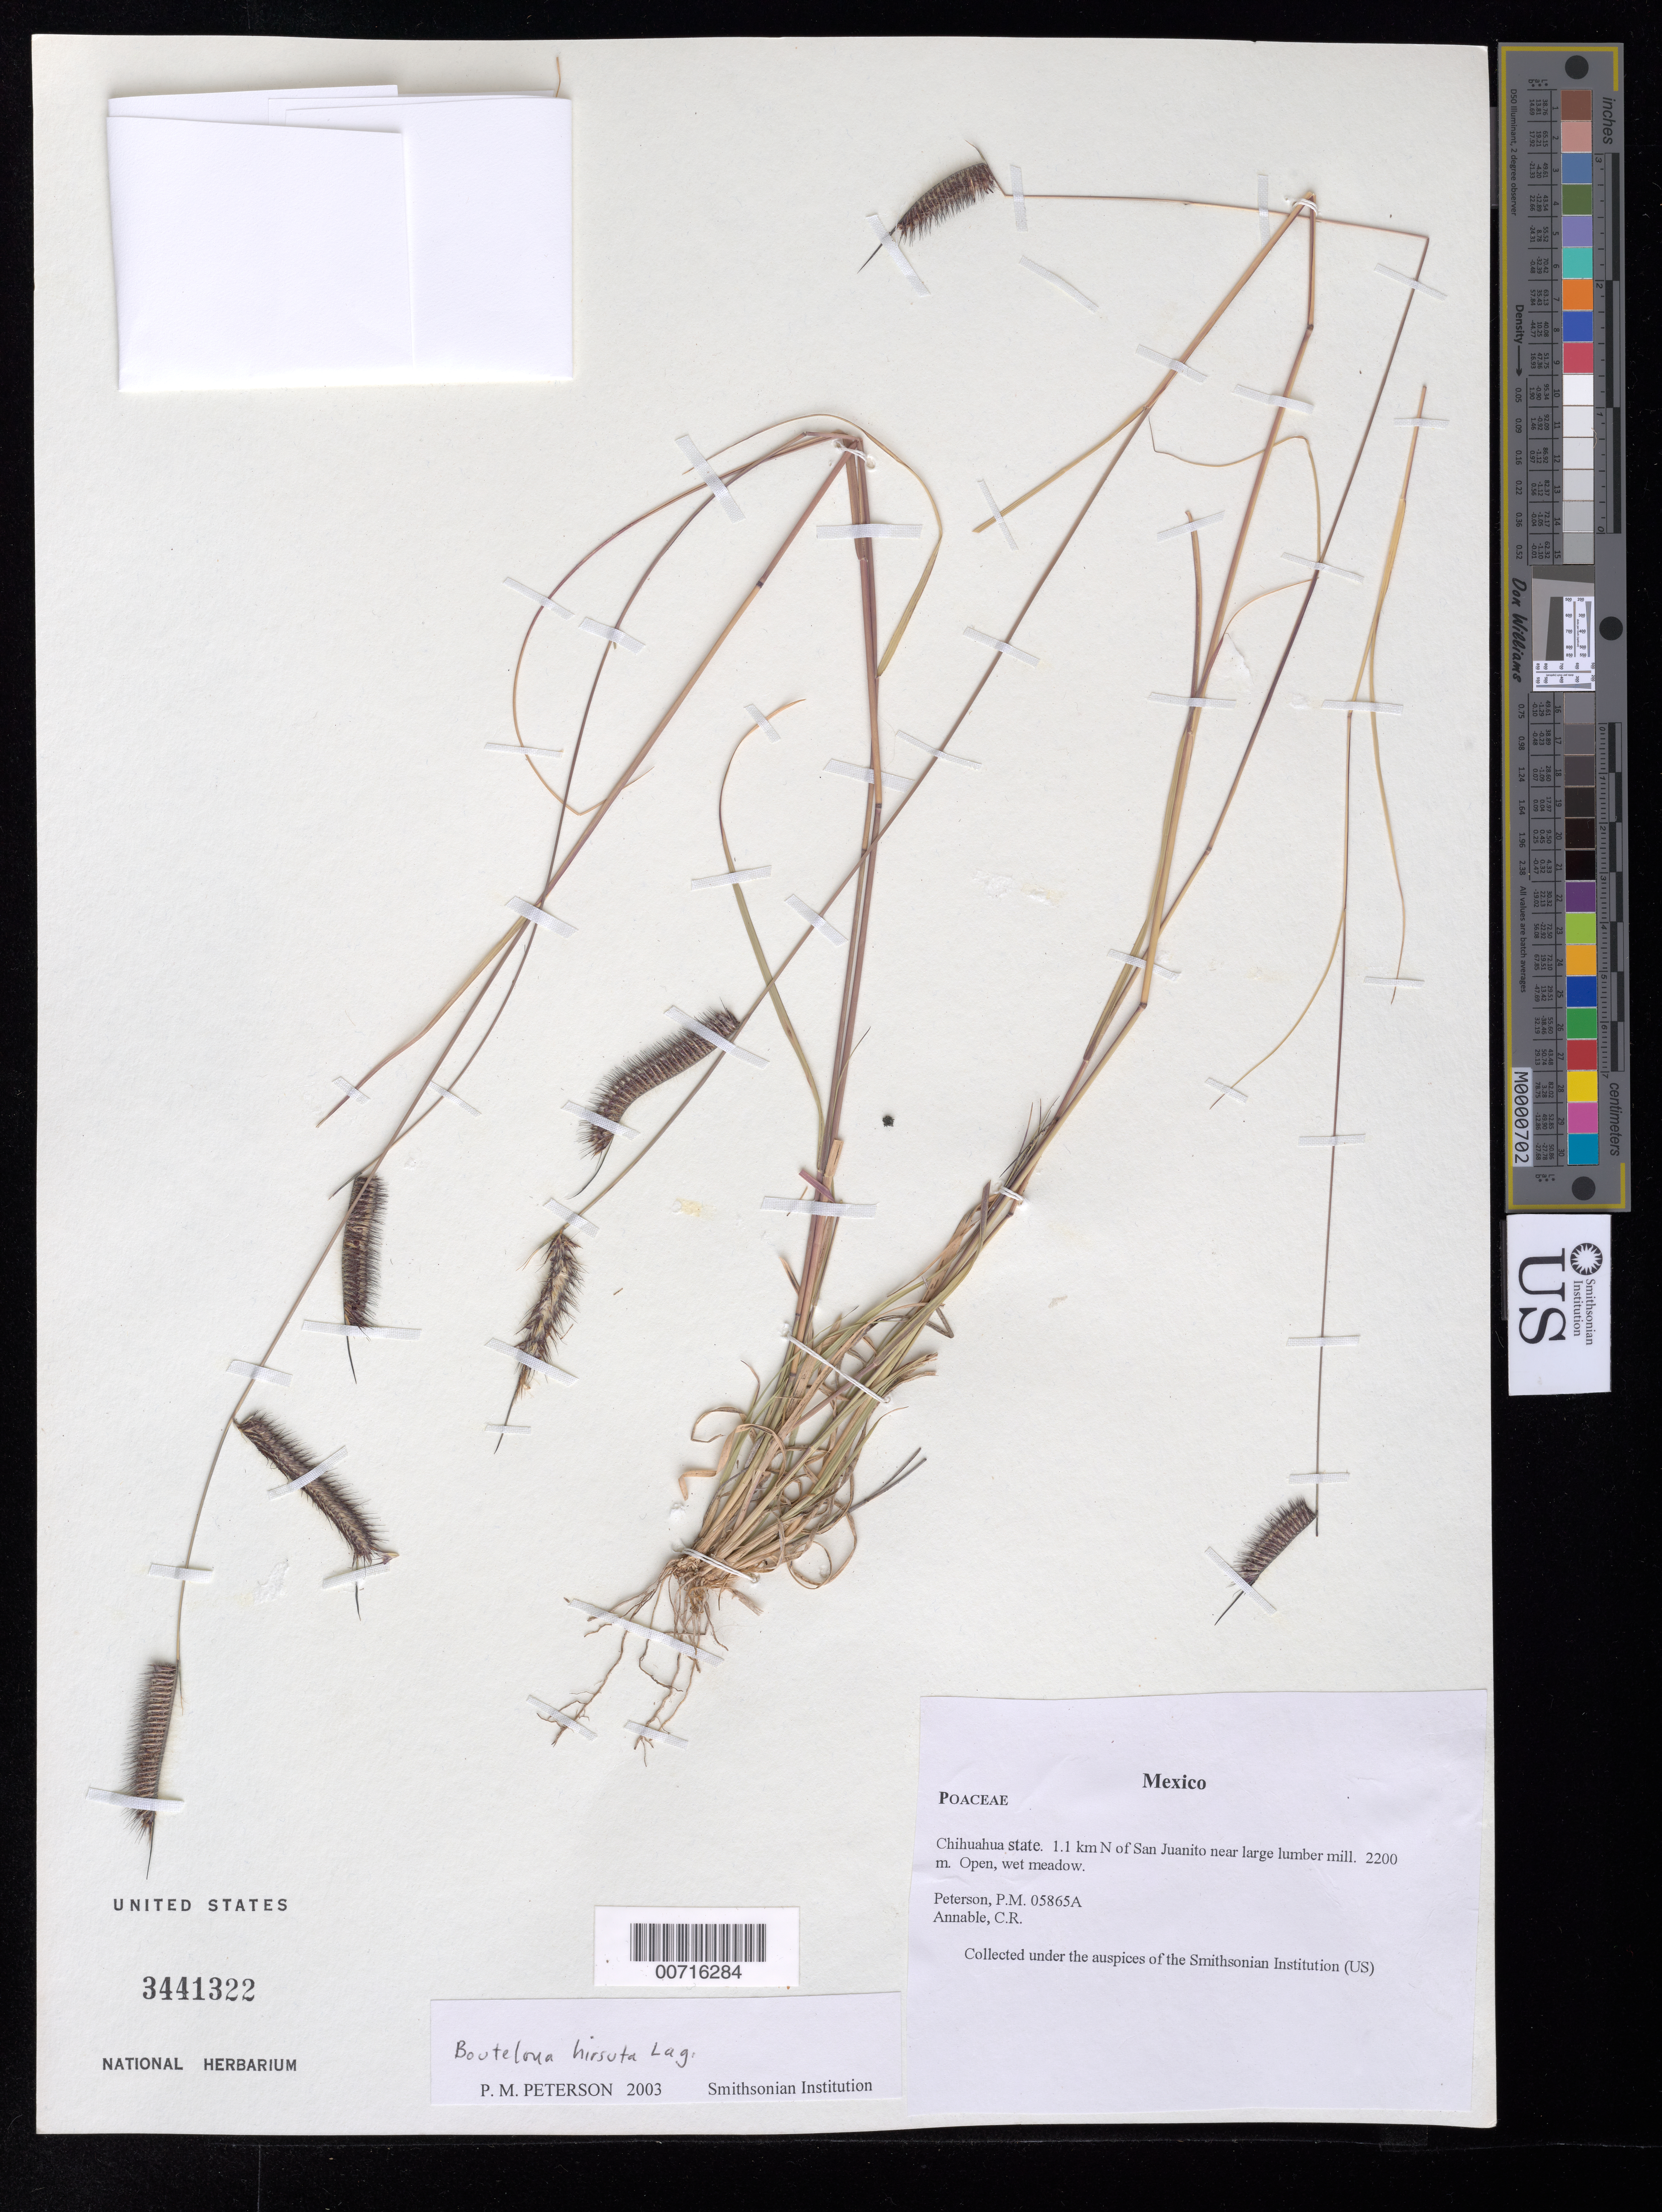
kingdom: Plantae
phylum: Tracheophyta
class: Liliopsida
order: Poales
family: Poaceae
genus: Bouteloua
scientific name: Bouteloua hirsuta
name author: Lag.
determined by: Peterson, Paul M., (BOT), Smithsonian Institution - National Museum of Natural History (UNITED STATES)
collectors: P. M. Peterson & C. R. Annable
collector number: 05865A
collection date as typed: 24 Sep 1988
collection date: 1988-09-24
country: Mexico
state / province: Chihuahua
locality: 1.1 km N of San Juanito near large lumber mill.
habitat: Open, wet meadow.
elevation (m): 2200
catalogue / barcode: US 3441322